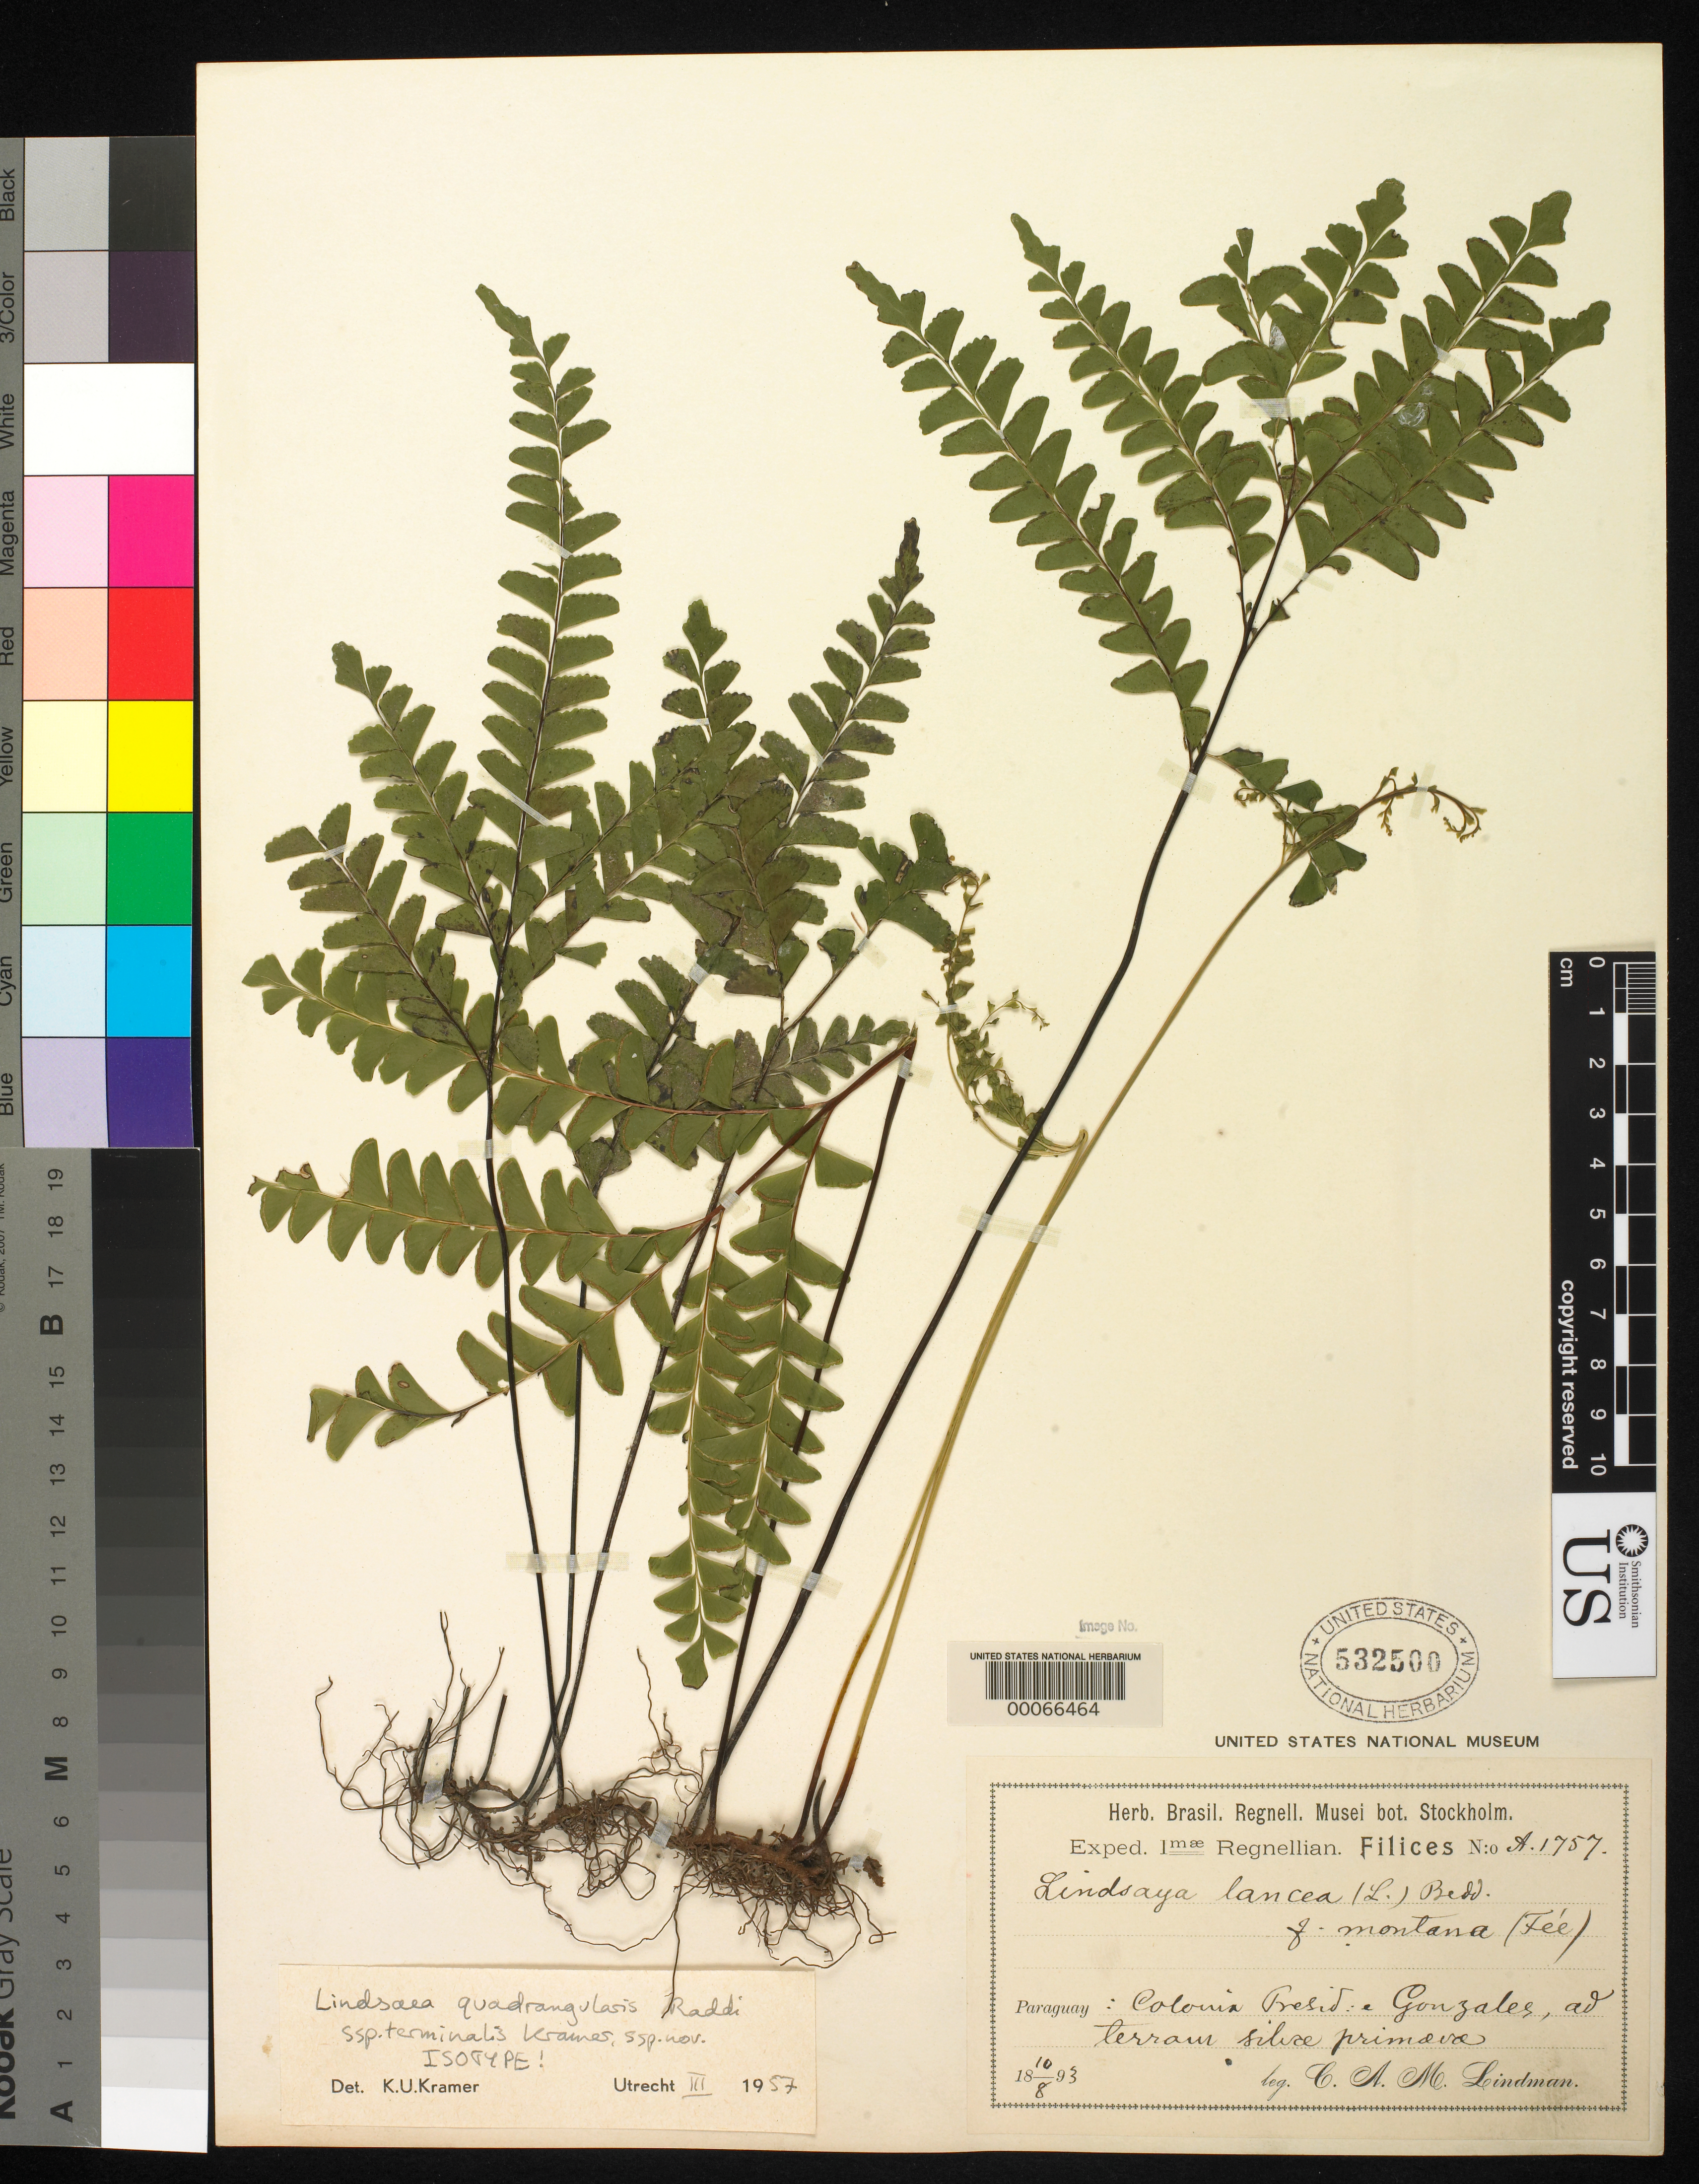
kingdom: Plantae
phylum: Tracheophyta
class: Polypodiopsida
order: Polypodiales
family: Lindsaeaceae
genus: Lindsaea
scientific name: Lindsaea quadrangularis subsp. terminalis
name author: K.U. Kramer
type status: Isotype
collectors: C. A. M. Lindman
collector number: A1757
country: Brazil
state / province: Minas Gerais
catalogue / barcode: US 532500